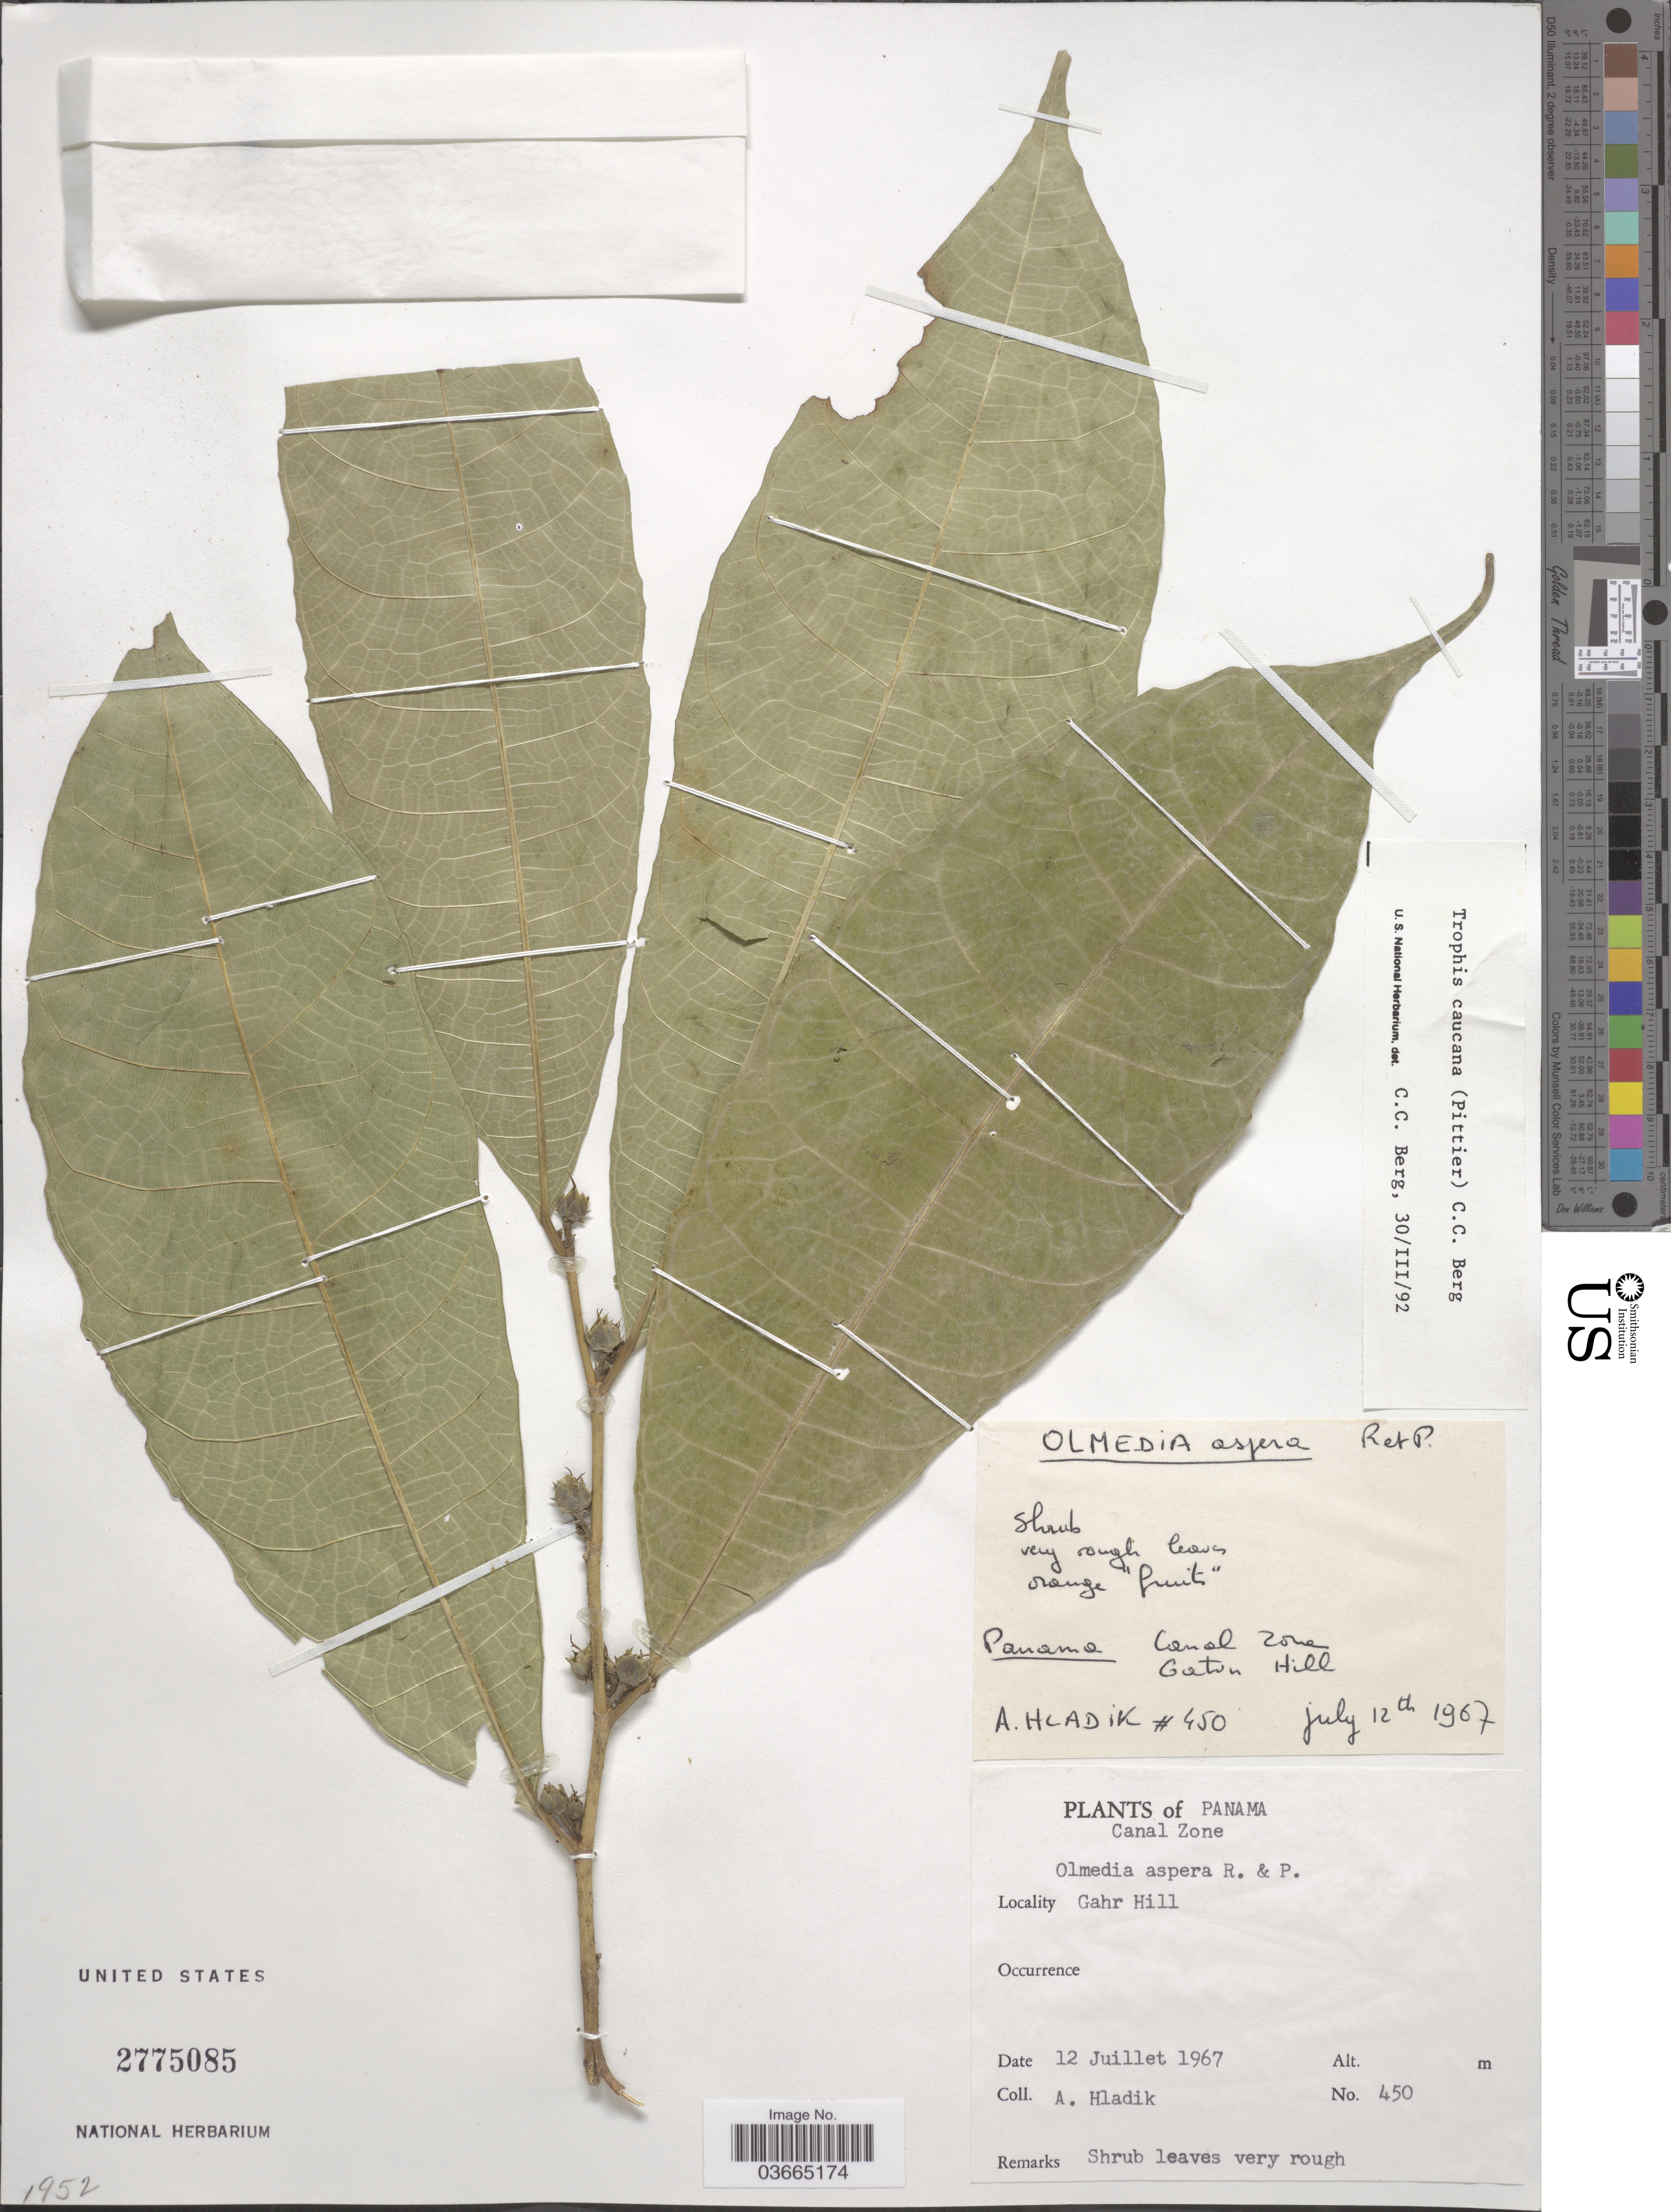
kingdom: Plantae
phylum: Tracheophyta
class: Magnoliopsida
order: Rosales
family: Moraceae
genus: Olmedia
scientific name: Olmedia aspera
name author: Ruiz & Pav.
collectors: A. Hladik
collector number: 450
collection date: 1967-07-12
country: Panama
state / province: Colón / Panamá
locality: Canal Zone. Gatun Hill. Gahr Hill.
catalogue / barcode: US 2775085